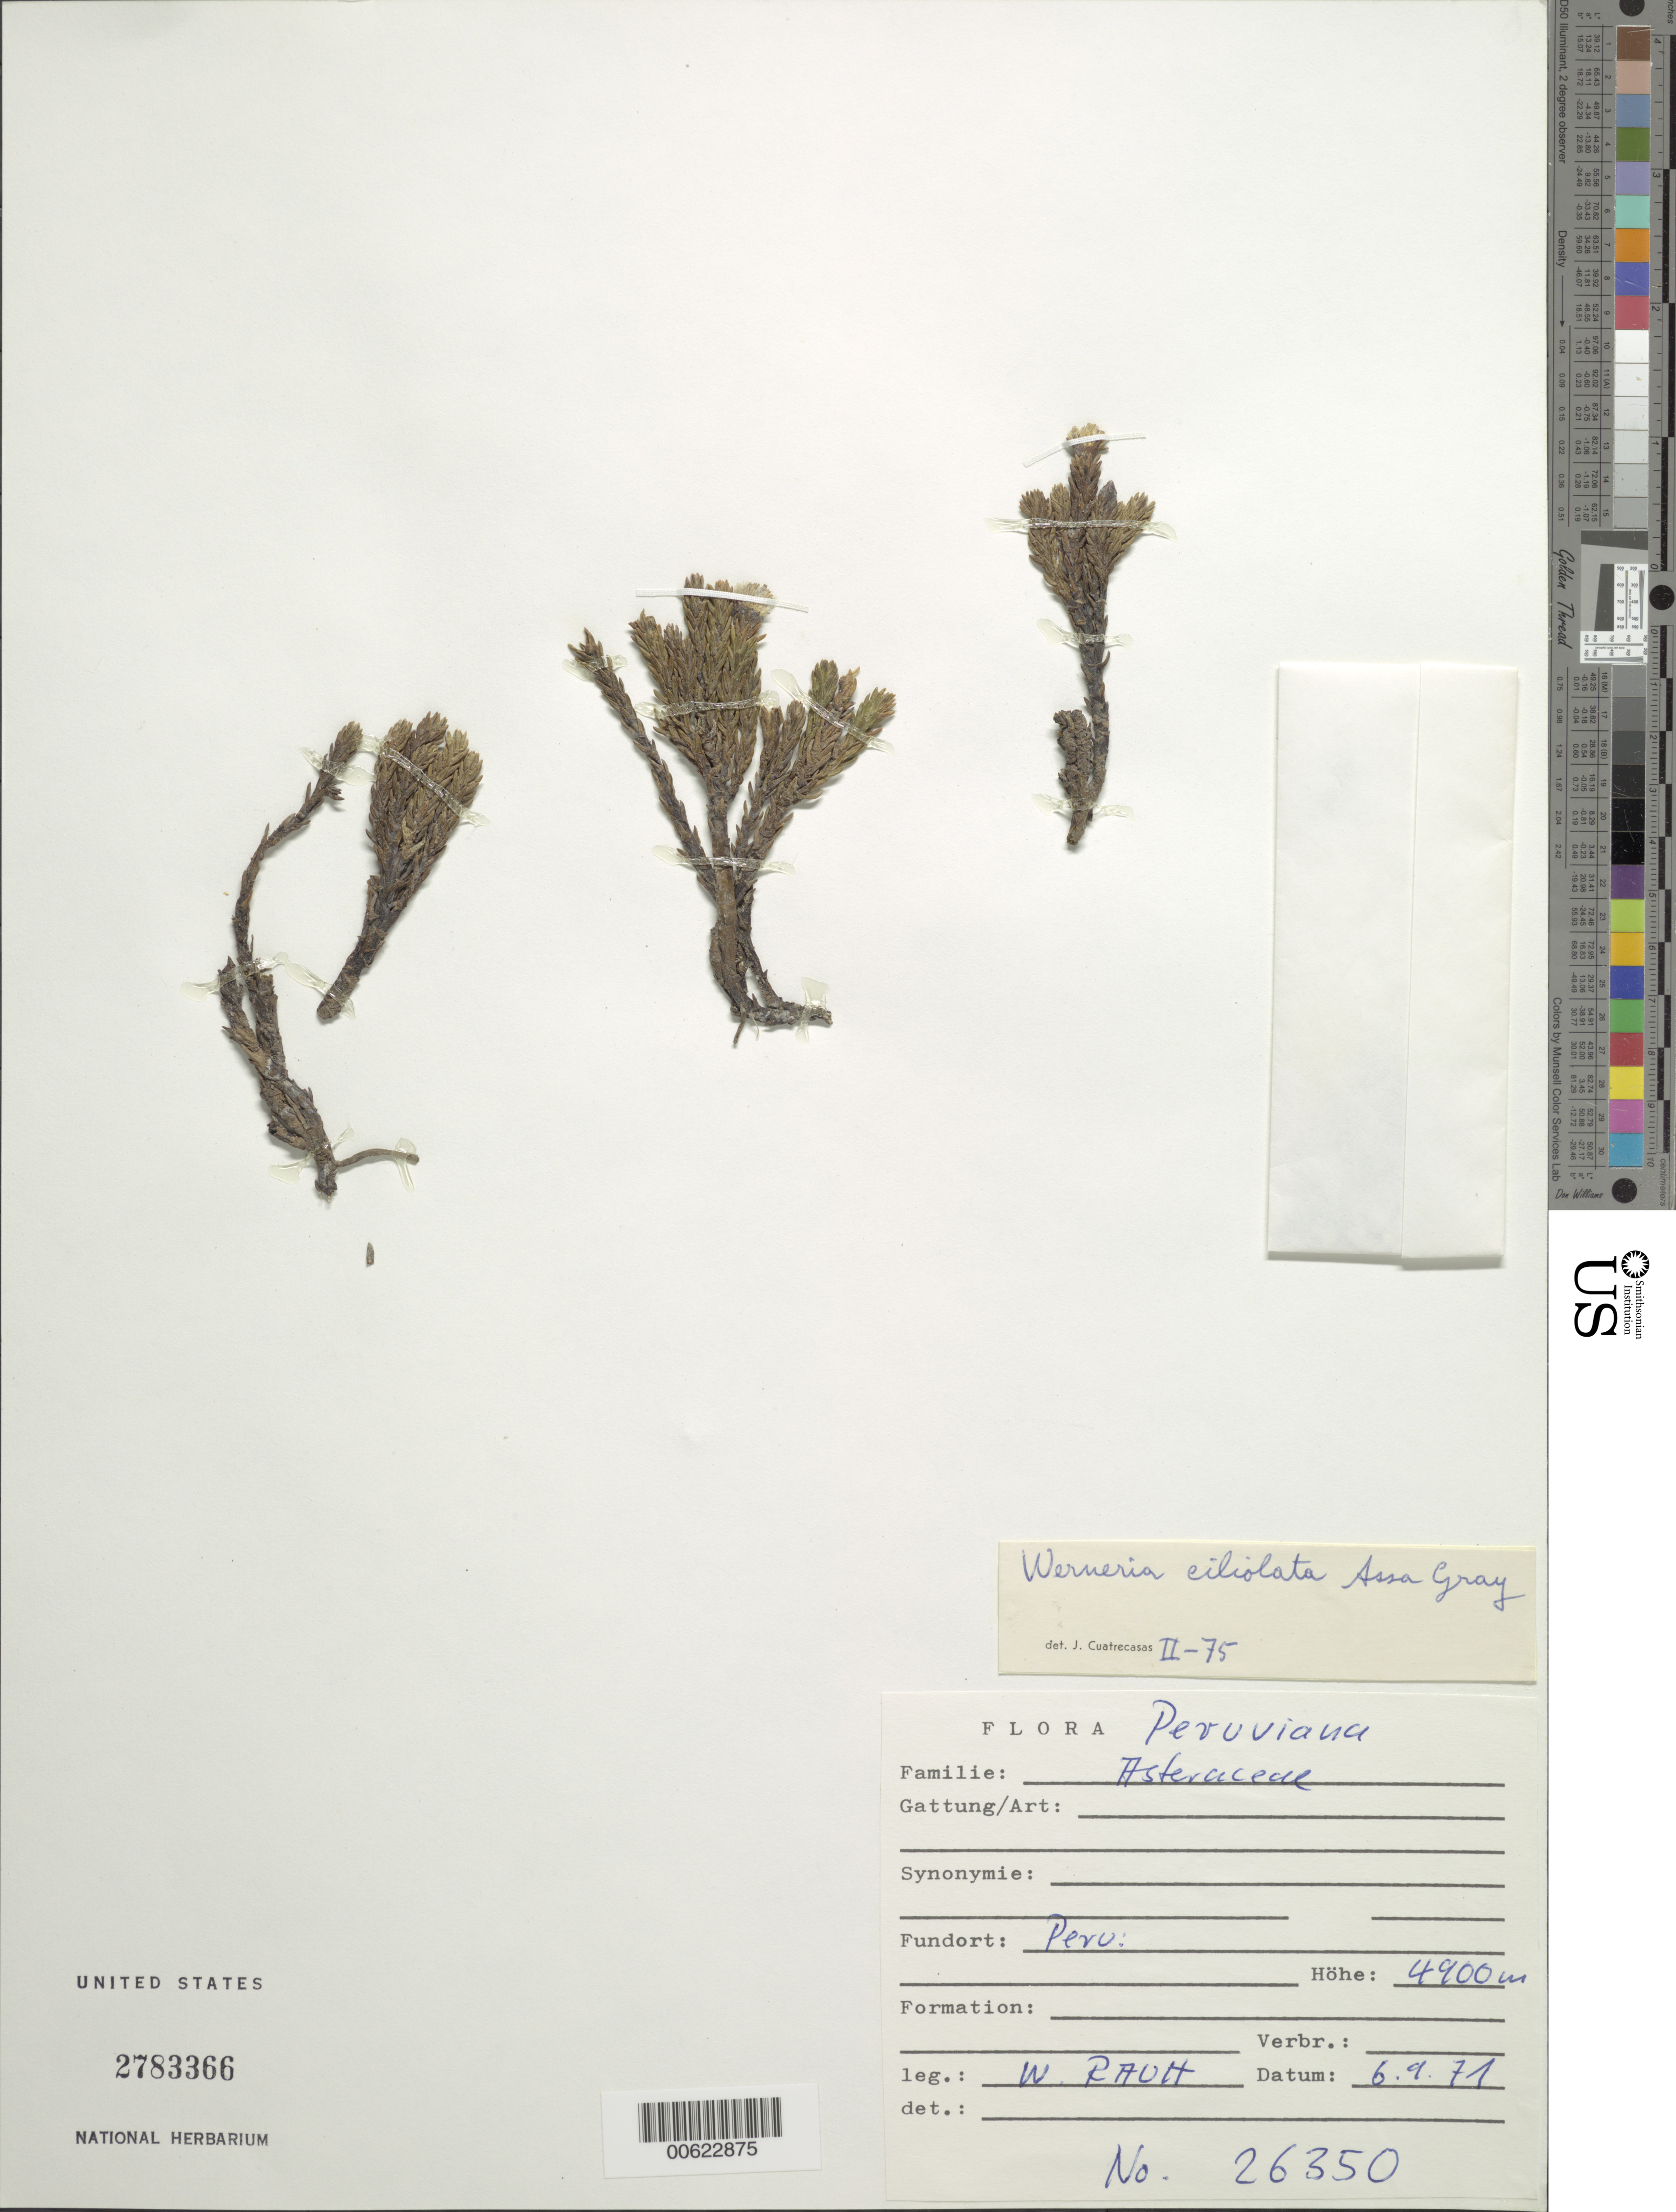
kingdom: Plantae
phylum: Tracheophyta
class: Magnoliopsida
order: Asterales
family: Asteraceae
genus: Xenophyllum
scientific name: Xenophyllum juniperium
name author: (Hieron.) J. Calvo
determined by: Calvo, Joel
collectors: W. Rauh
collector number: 26350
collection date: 1971-09-06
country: Peru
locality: sine loc.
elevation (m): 4900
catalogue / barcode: US 2783366